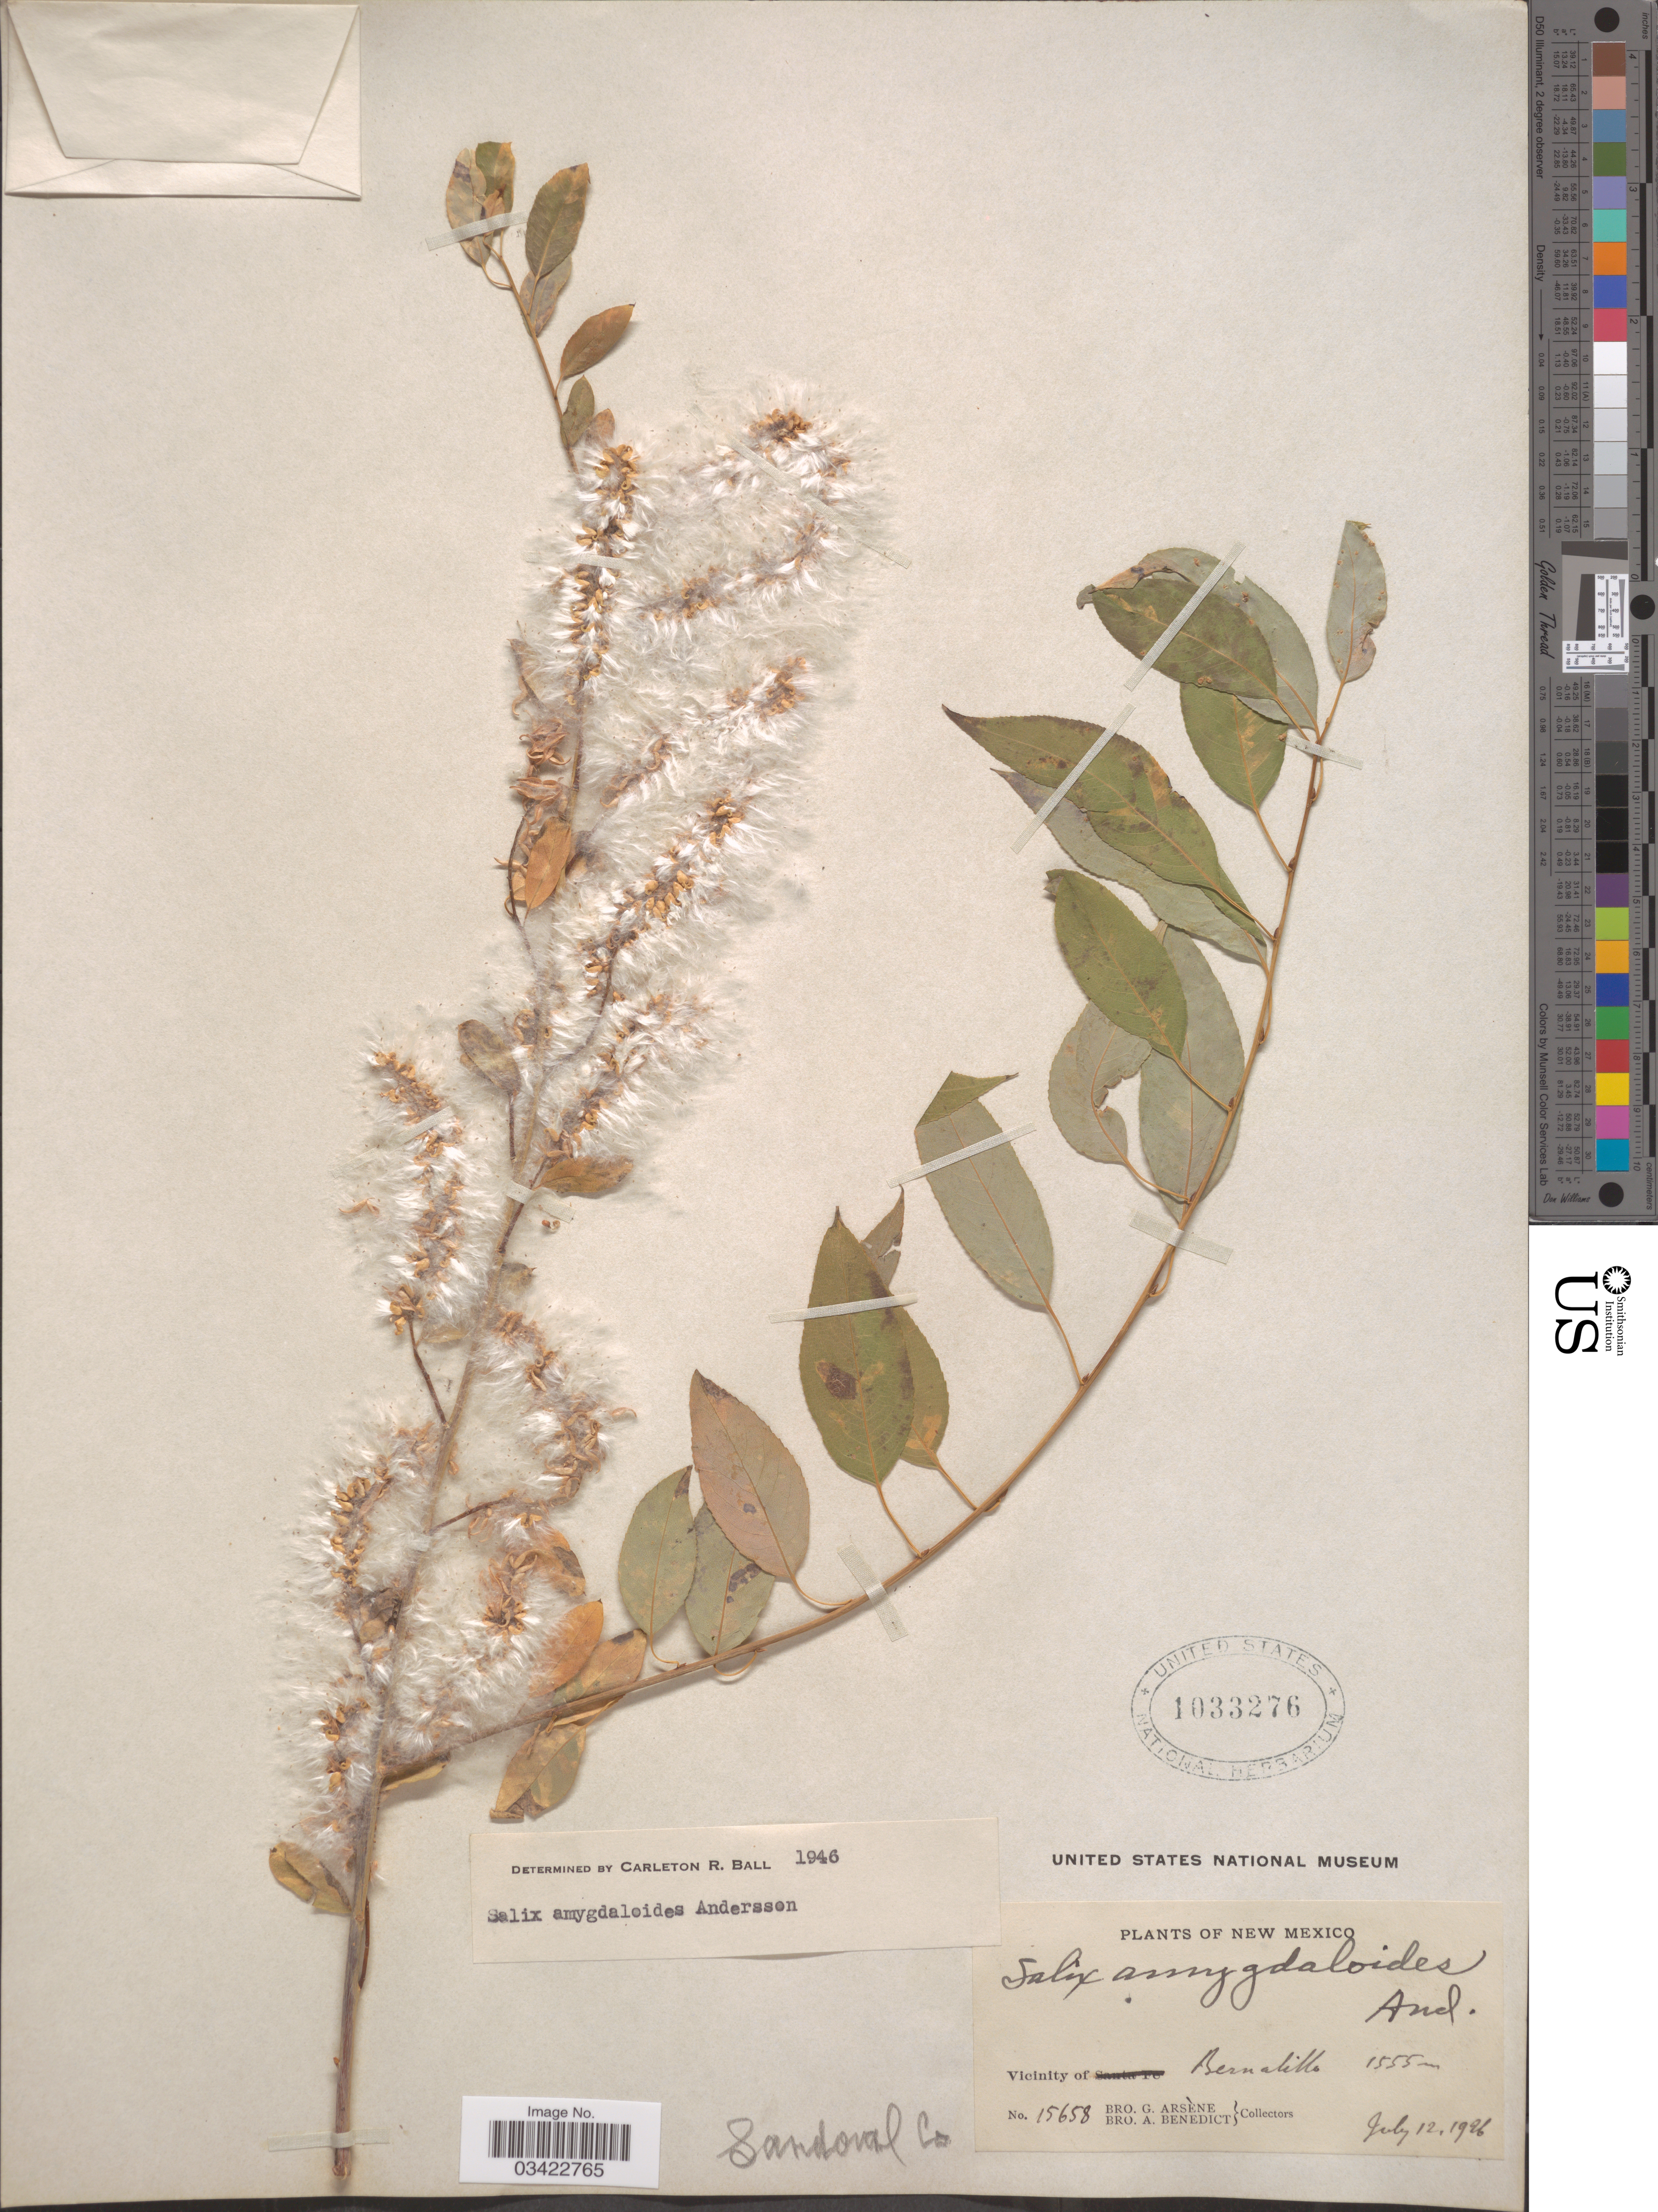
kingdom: Plantae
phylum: Tracheophyta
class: Magnoliopsida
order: Malpighiales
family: Salicaceae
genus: Salix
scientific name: Salix amygdaloides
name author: Andersson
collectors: Bro. G. Arsène & Bro. A. Benedict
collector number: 15658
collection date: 1926-07-12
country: United States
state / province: New Mexico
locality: Vicinity of Bernalillo. Sandoval Co.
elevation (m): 1555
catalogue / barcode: US 1033276